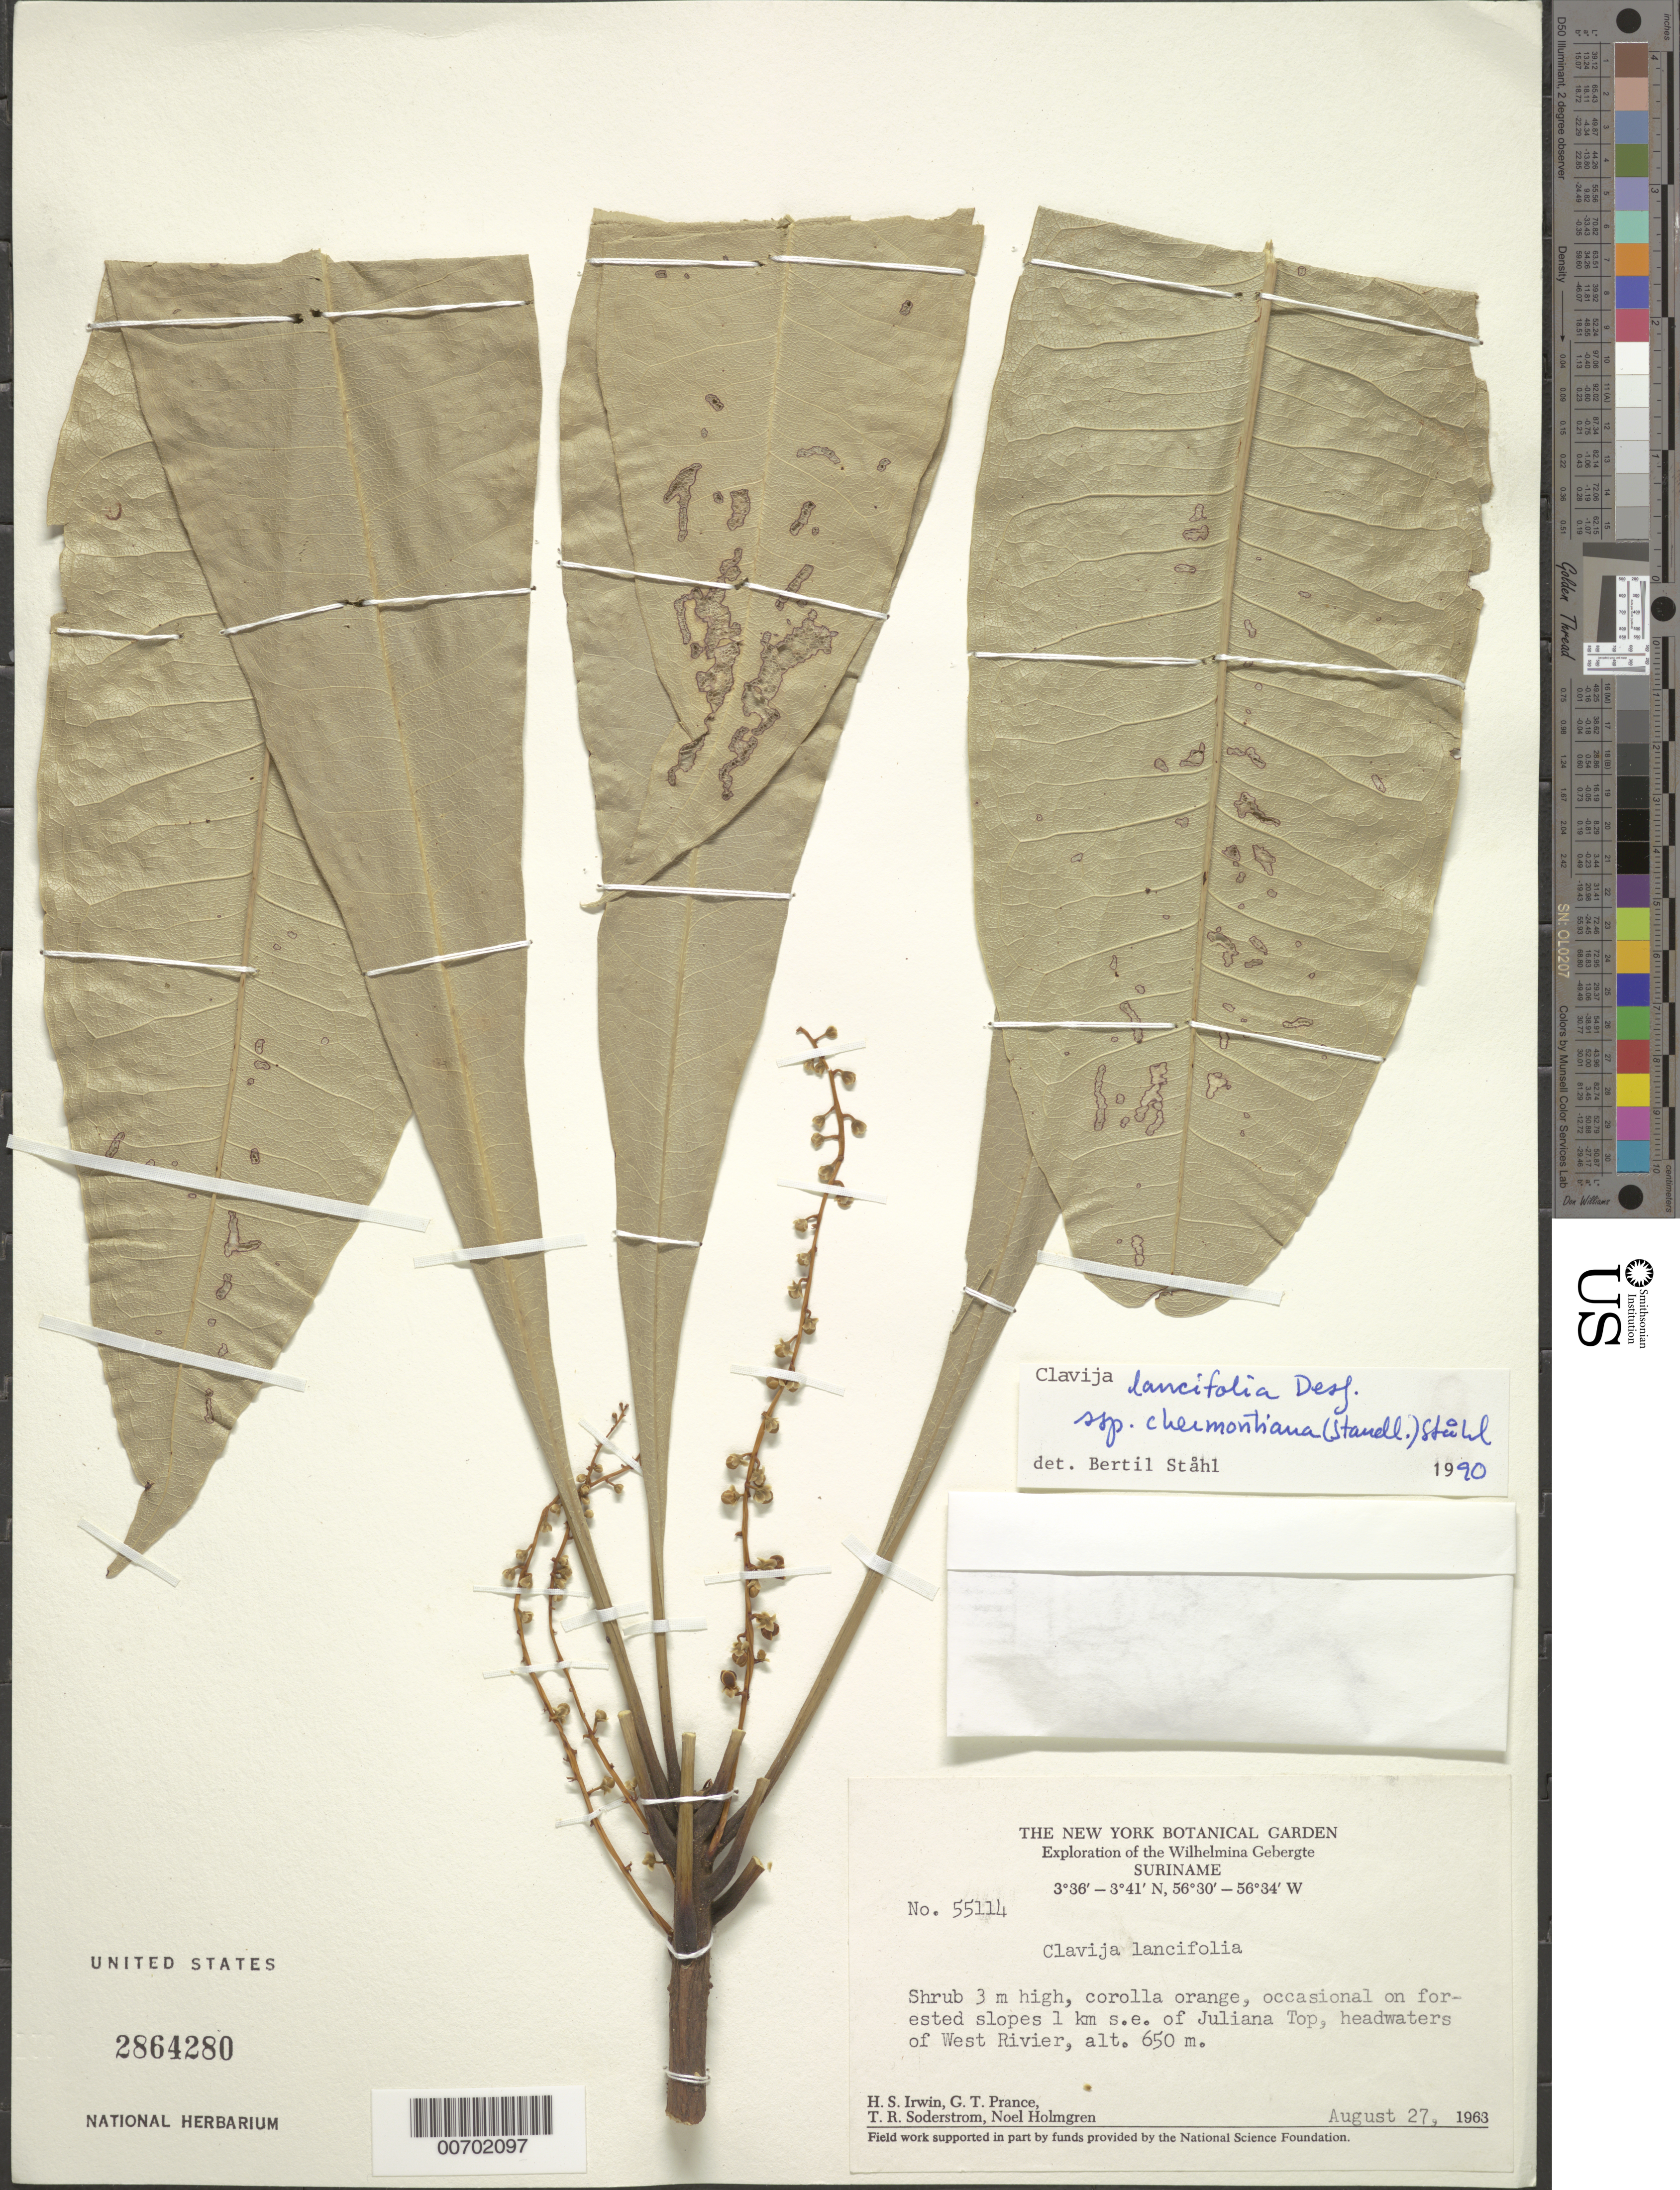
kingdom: Plantae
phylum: Tracheophyta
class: Magnoliopsida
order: Ericales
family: Primulaceae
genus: Clavija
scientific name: Clavija lancifolia subsp. chermontiana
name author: (Standl.) B. Ståhl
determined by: Ståhl, B.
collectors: H. Irwin, G. T. Prance, T. R. Soderstrom & N. H. Holmgren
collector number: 55114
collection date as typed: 27-Aug-63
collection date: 1963-08-27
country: Suriname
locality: Juliana Top, 1 km SE of, near headwaters of West River, Wilhelmina Gebergte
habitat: Forested slopes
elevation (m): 650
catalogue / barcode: US 2864280